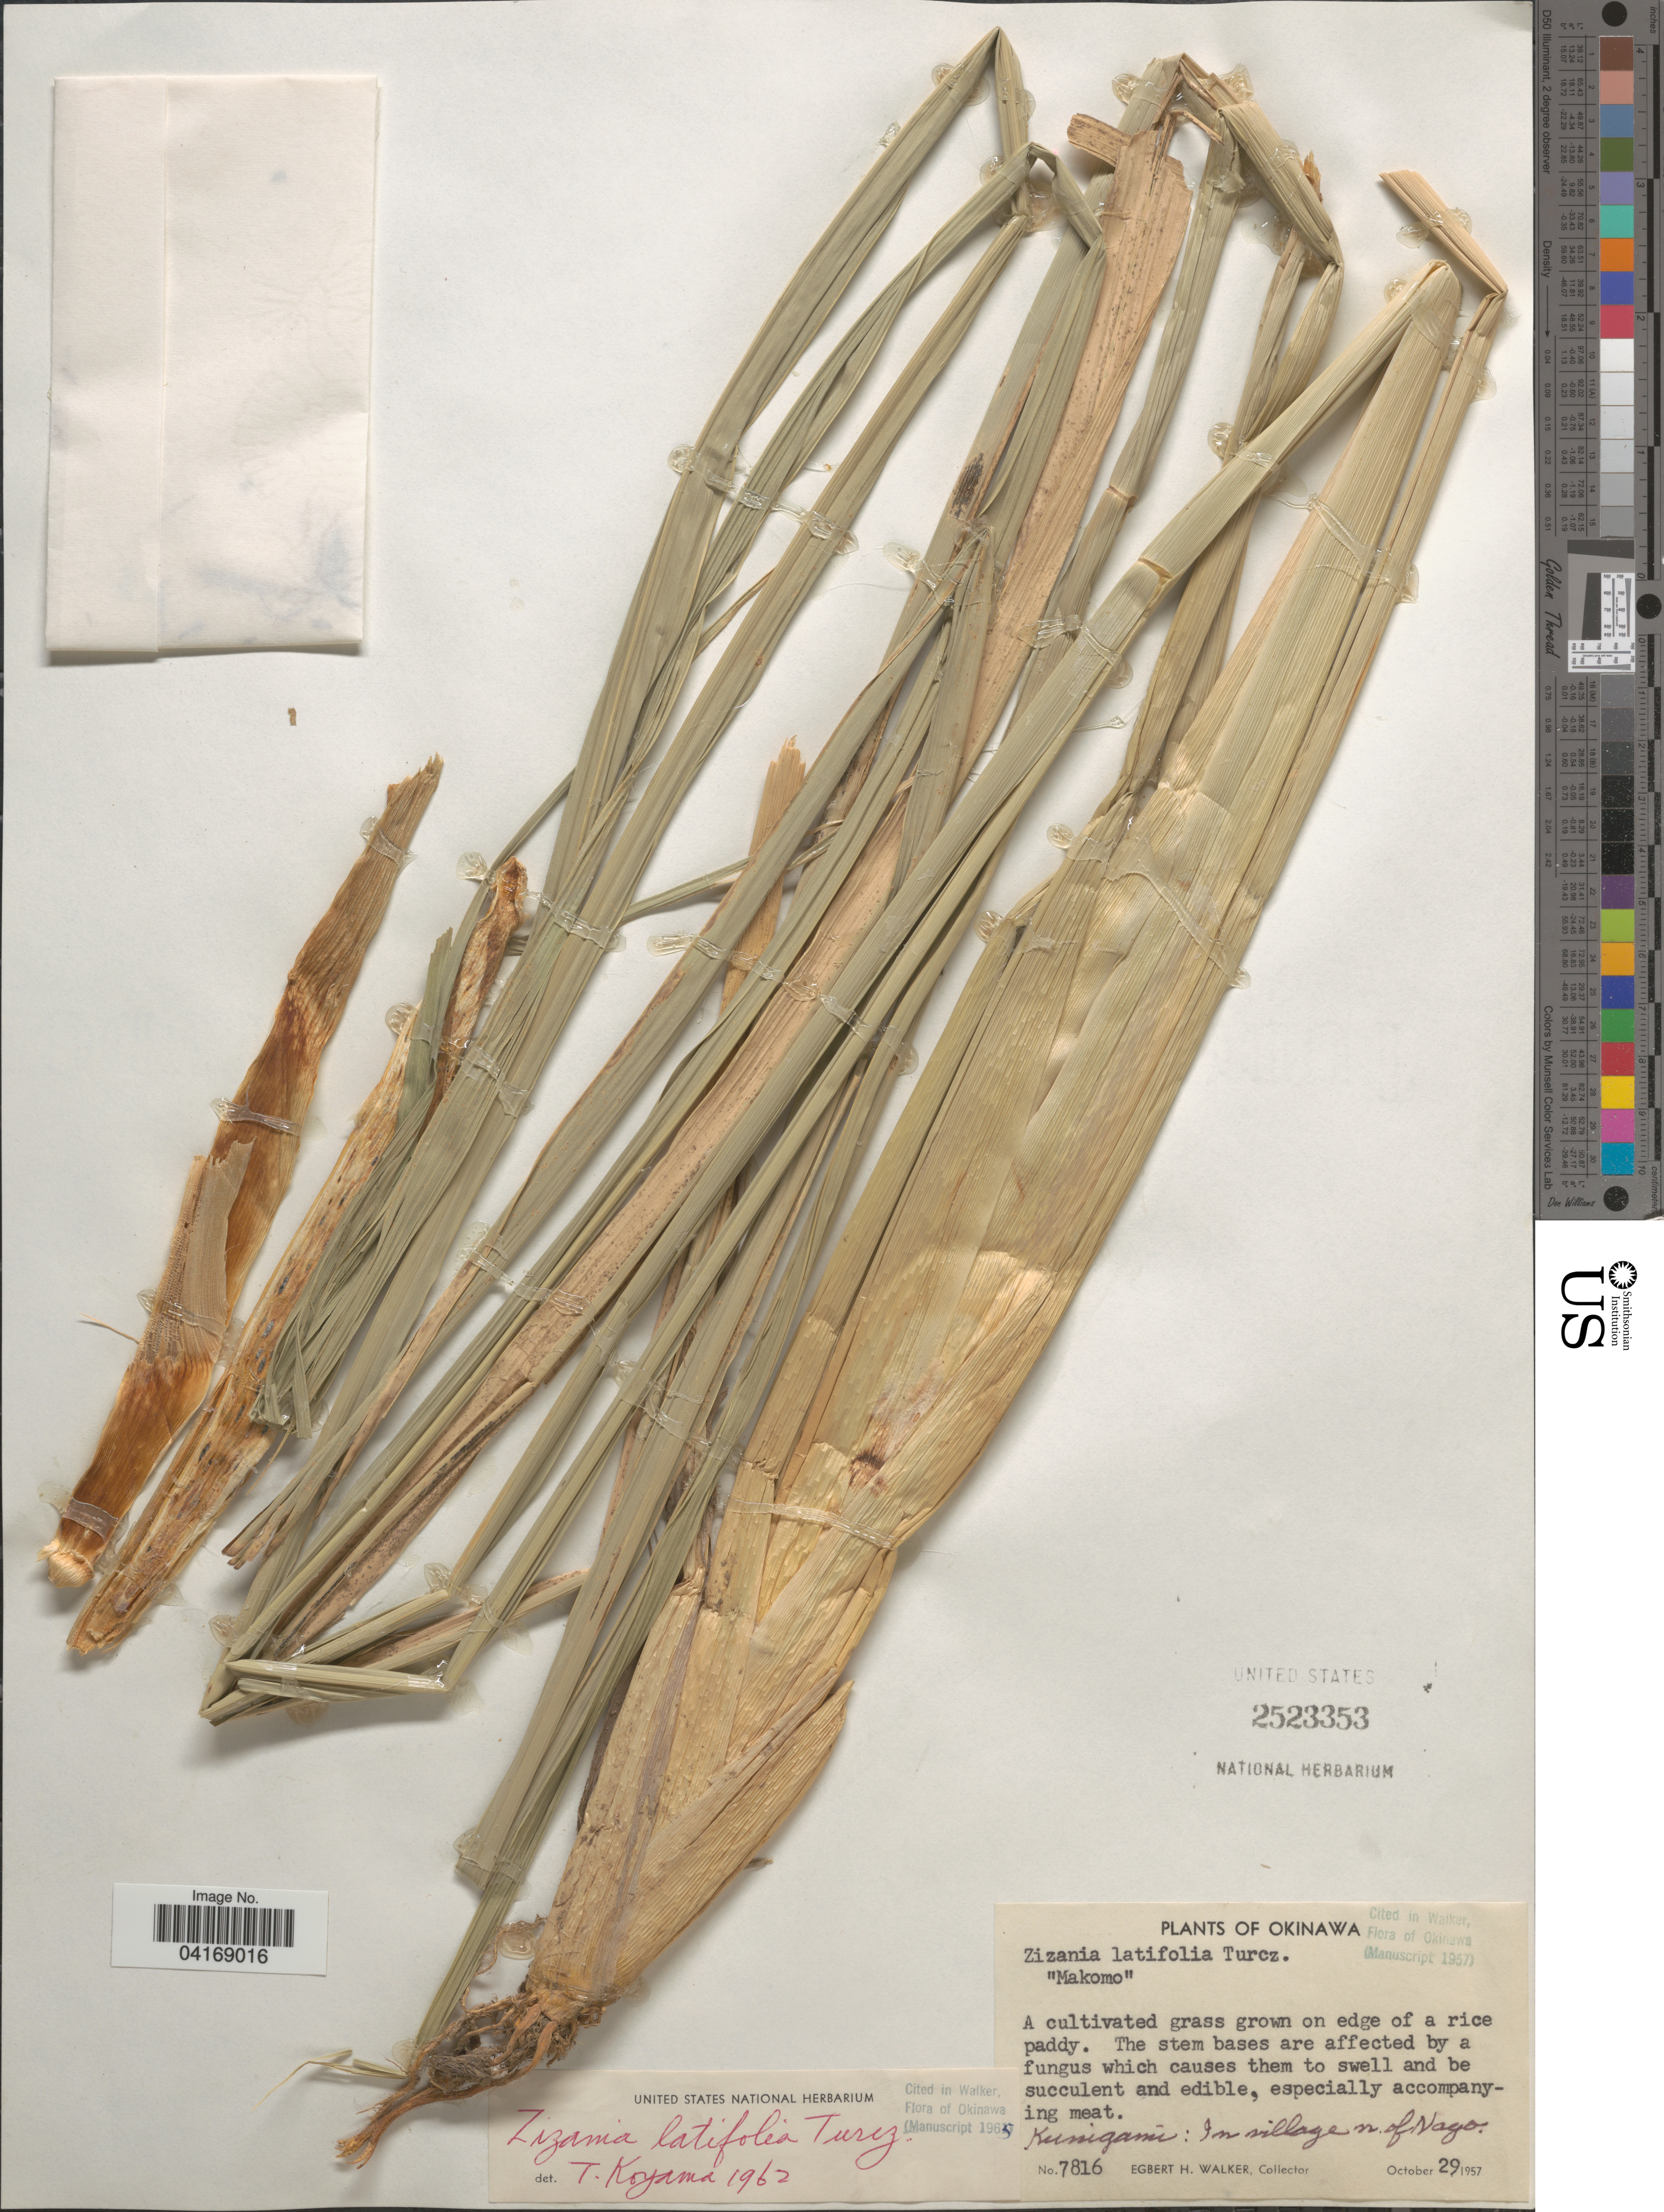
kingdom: Plantae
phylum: Tracheophyta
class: Liliopsida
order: Poales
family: Poaceae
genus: Zizania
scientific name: Zizania latifolia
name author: (Griseb.) Stapf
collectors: E. H. Walker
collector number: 7816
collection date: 1957-10-29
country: Japan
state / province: Okinawa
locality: Kunigami: In village n. of Nago.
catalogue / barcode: US 2523353